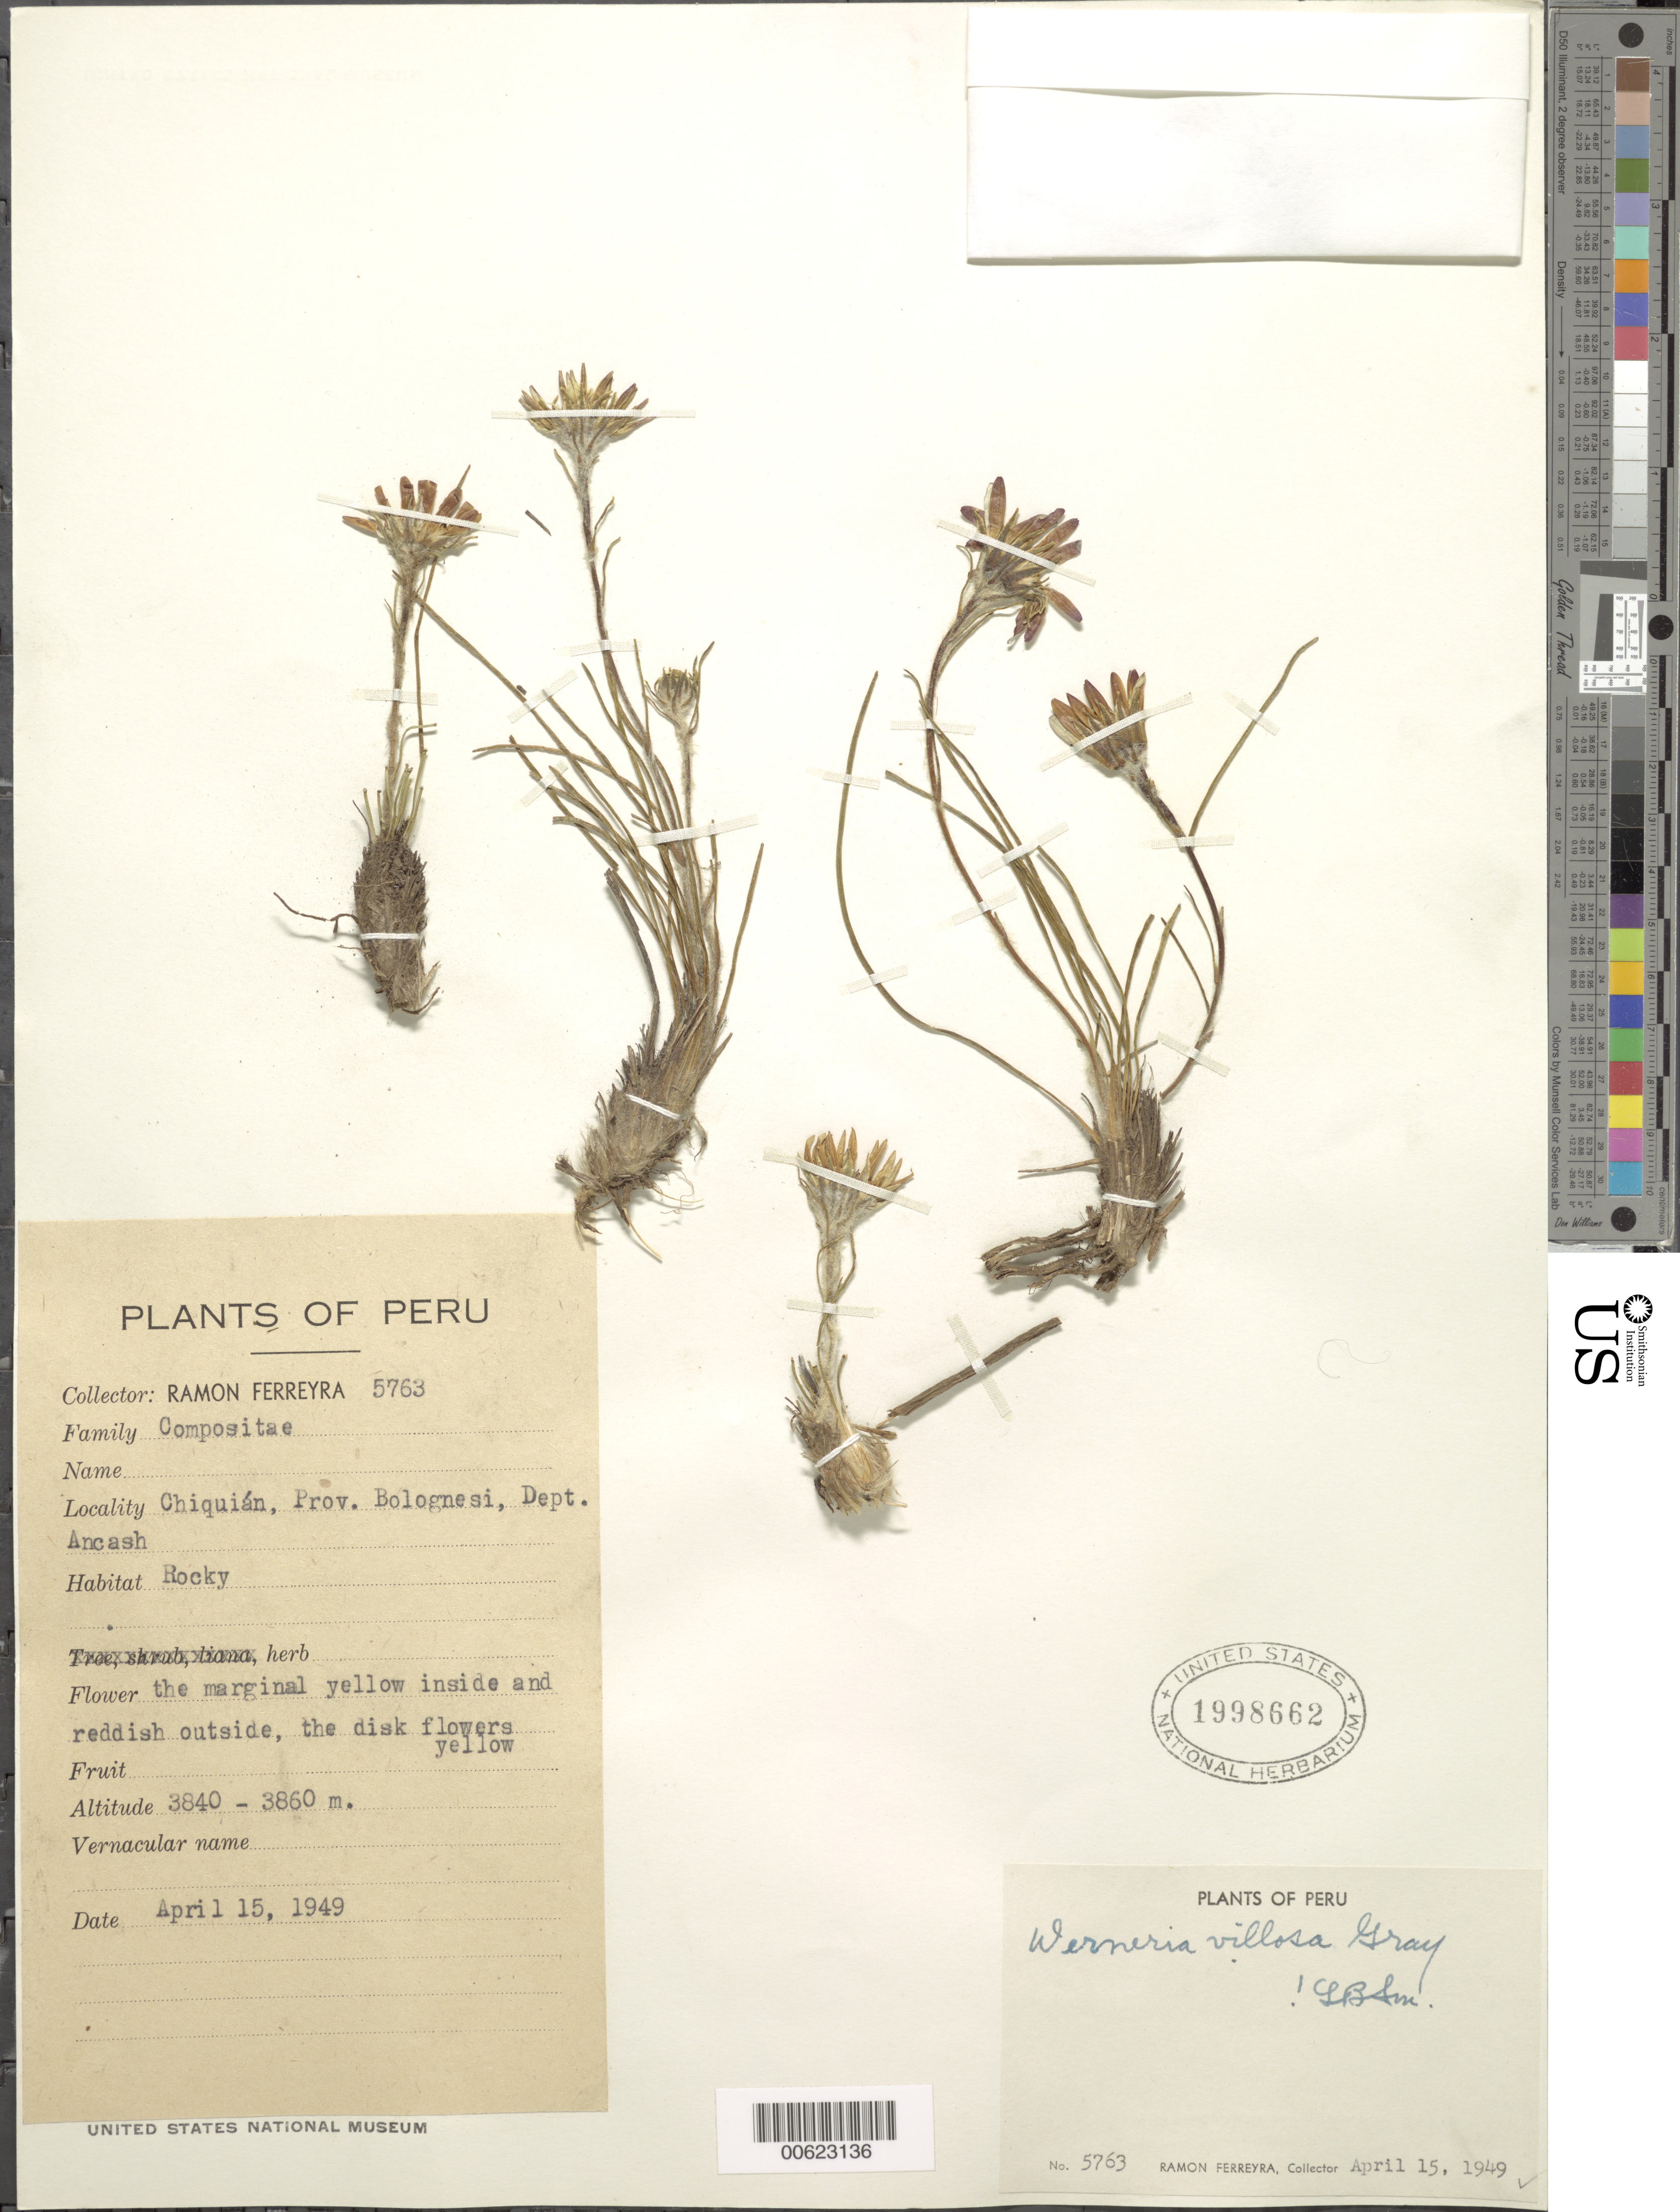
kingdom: Plantae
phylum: Tracheophyta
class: Magnoliopsida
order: Asterales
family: Asteraceae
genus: Werneria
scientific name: Werneria villosa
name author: A. Gray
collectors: R. A. Ferreyra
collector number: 5763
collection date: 1949-04-15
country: Peru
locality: Chiquián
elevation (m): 3840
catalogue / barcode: US 1998662